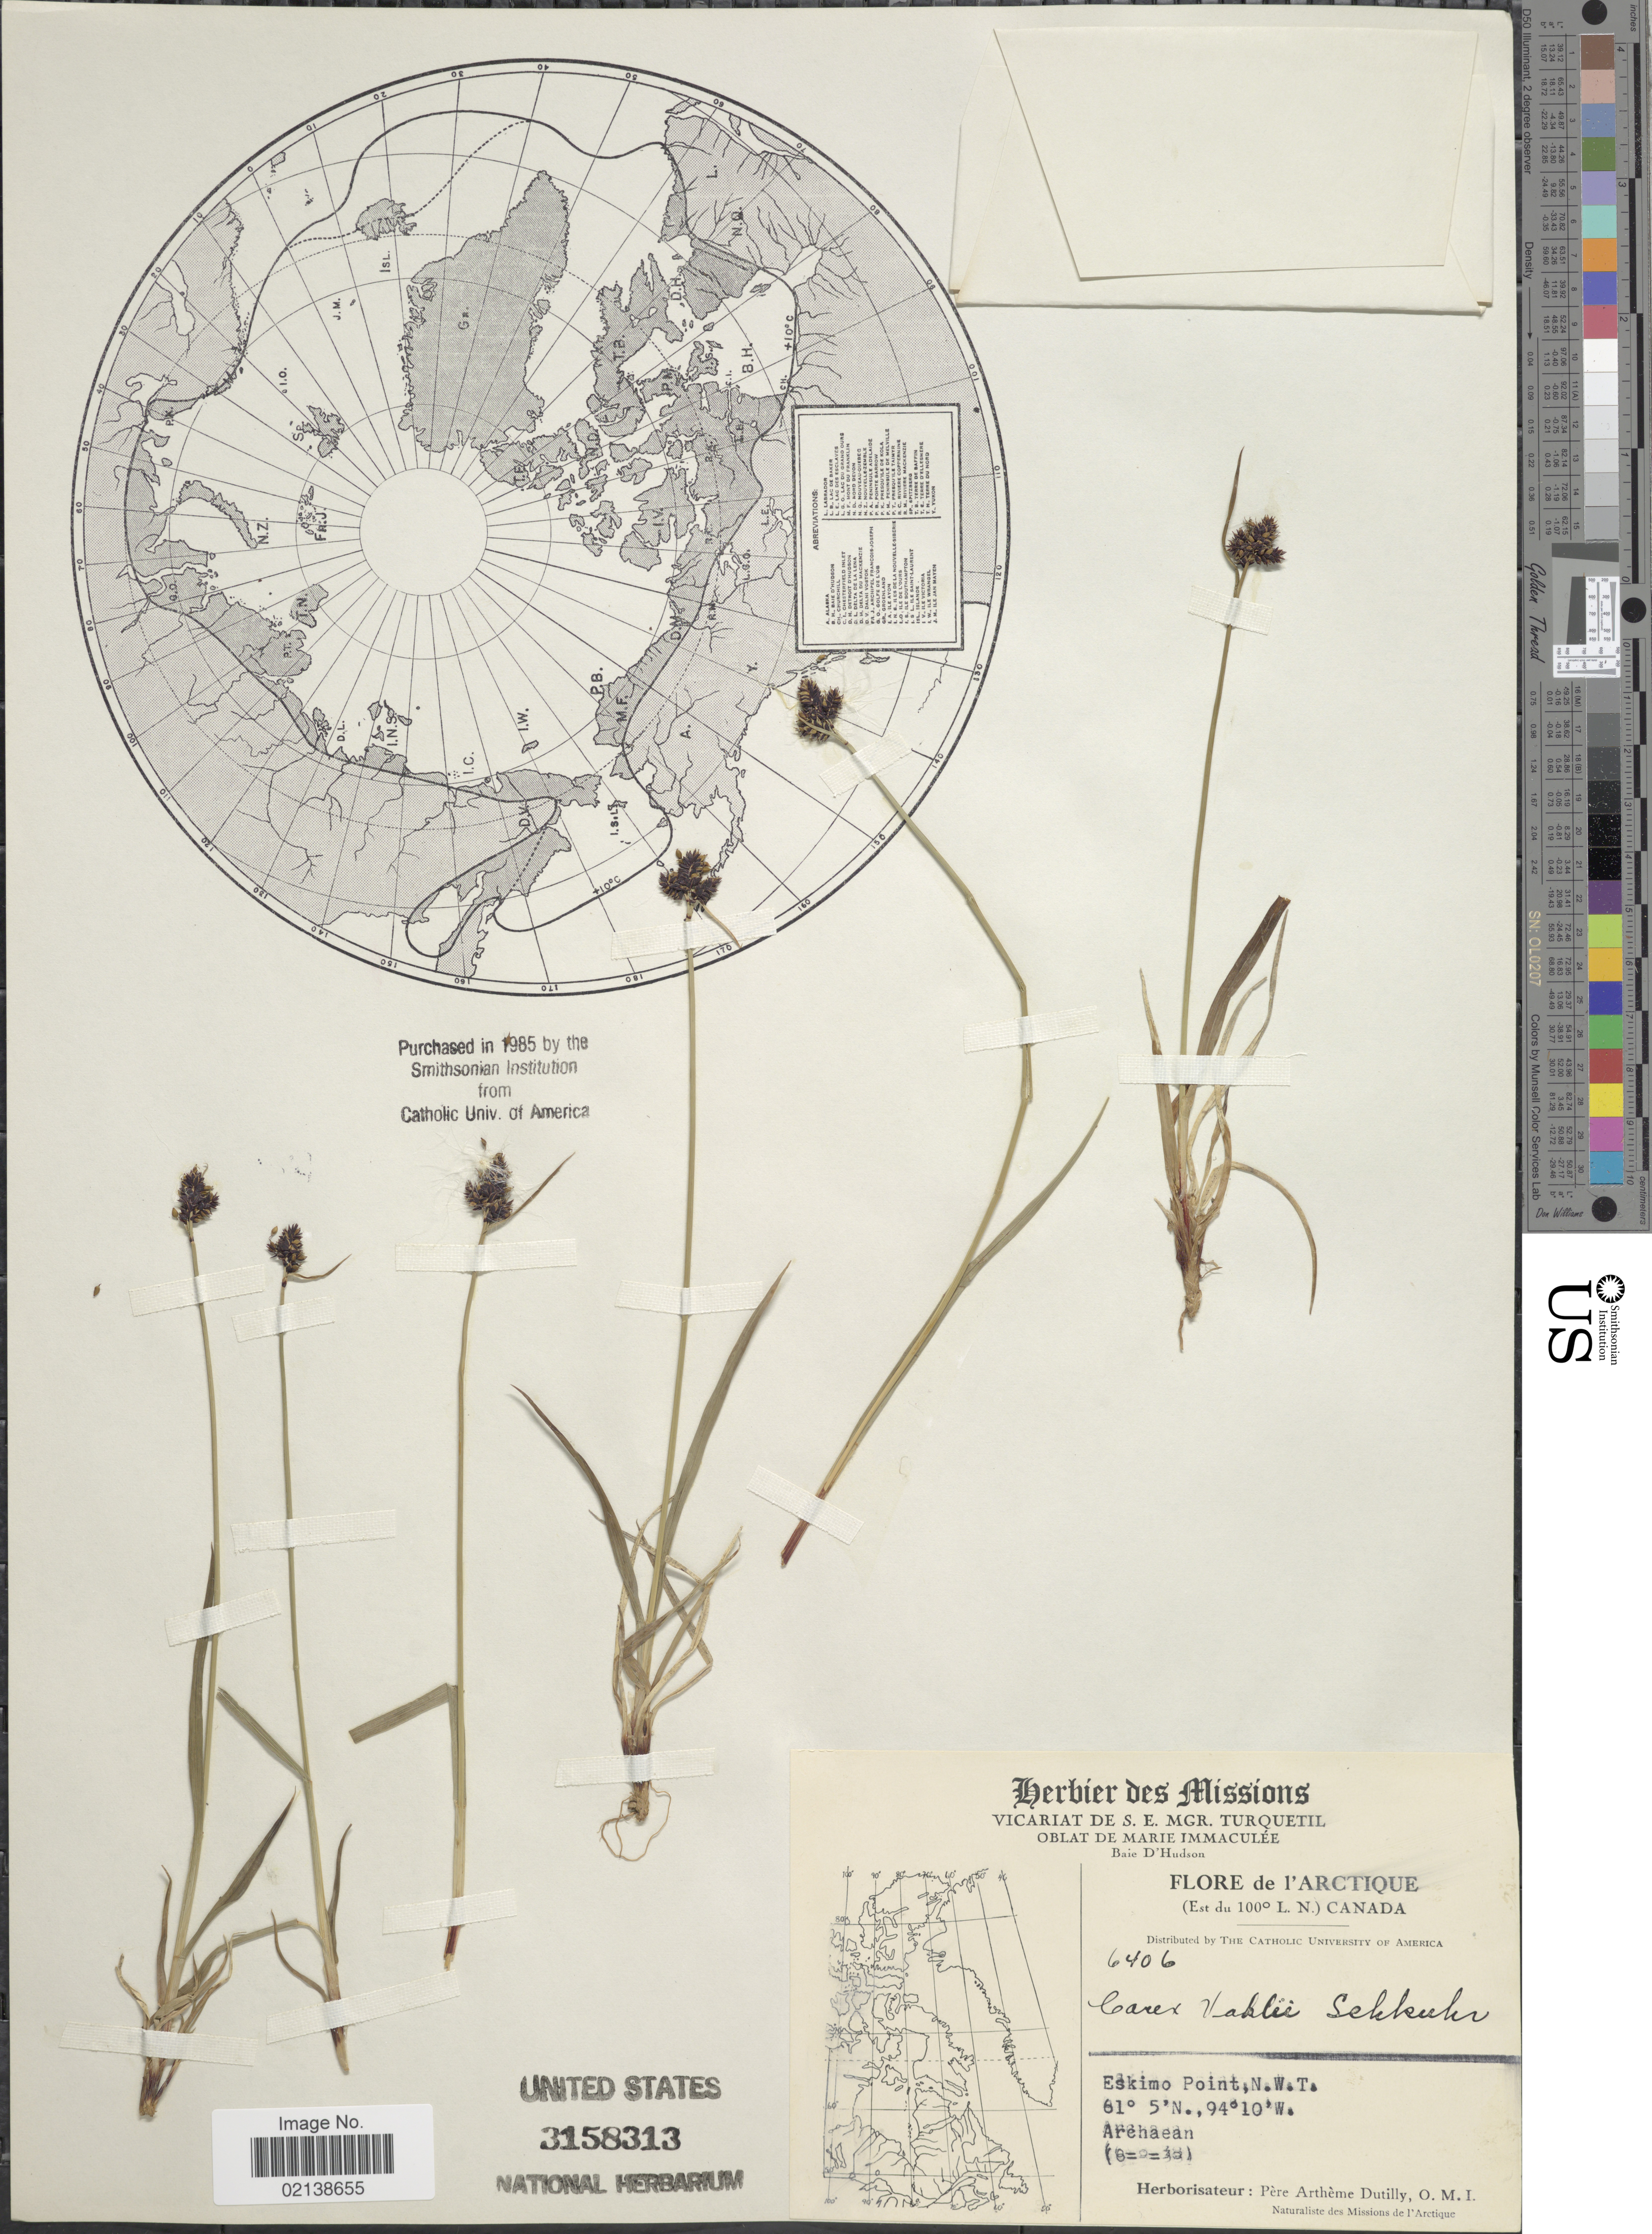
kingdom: Plantae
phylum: Tracheophyta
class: Liliopsida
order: Poales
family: Cyperaceae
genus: Carex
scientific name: Carex norvegica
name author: Retz.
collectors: A. Dutilly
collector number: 6406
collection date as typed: Transcribed d/m/y: 8/2/32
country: Canada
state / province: Northwest Territories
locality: L' Arctique, Canada, Eskimo Point, N.W.T. (Est du 100° L. N.)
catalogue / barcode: US 3158313